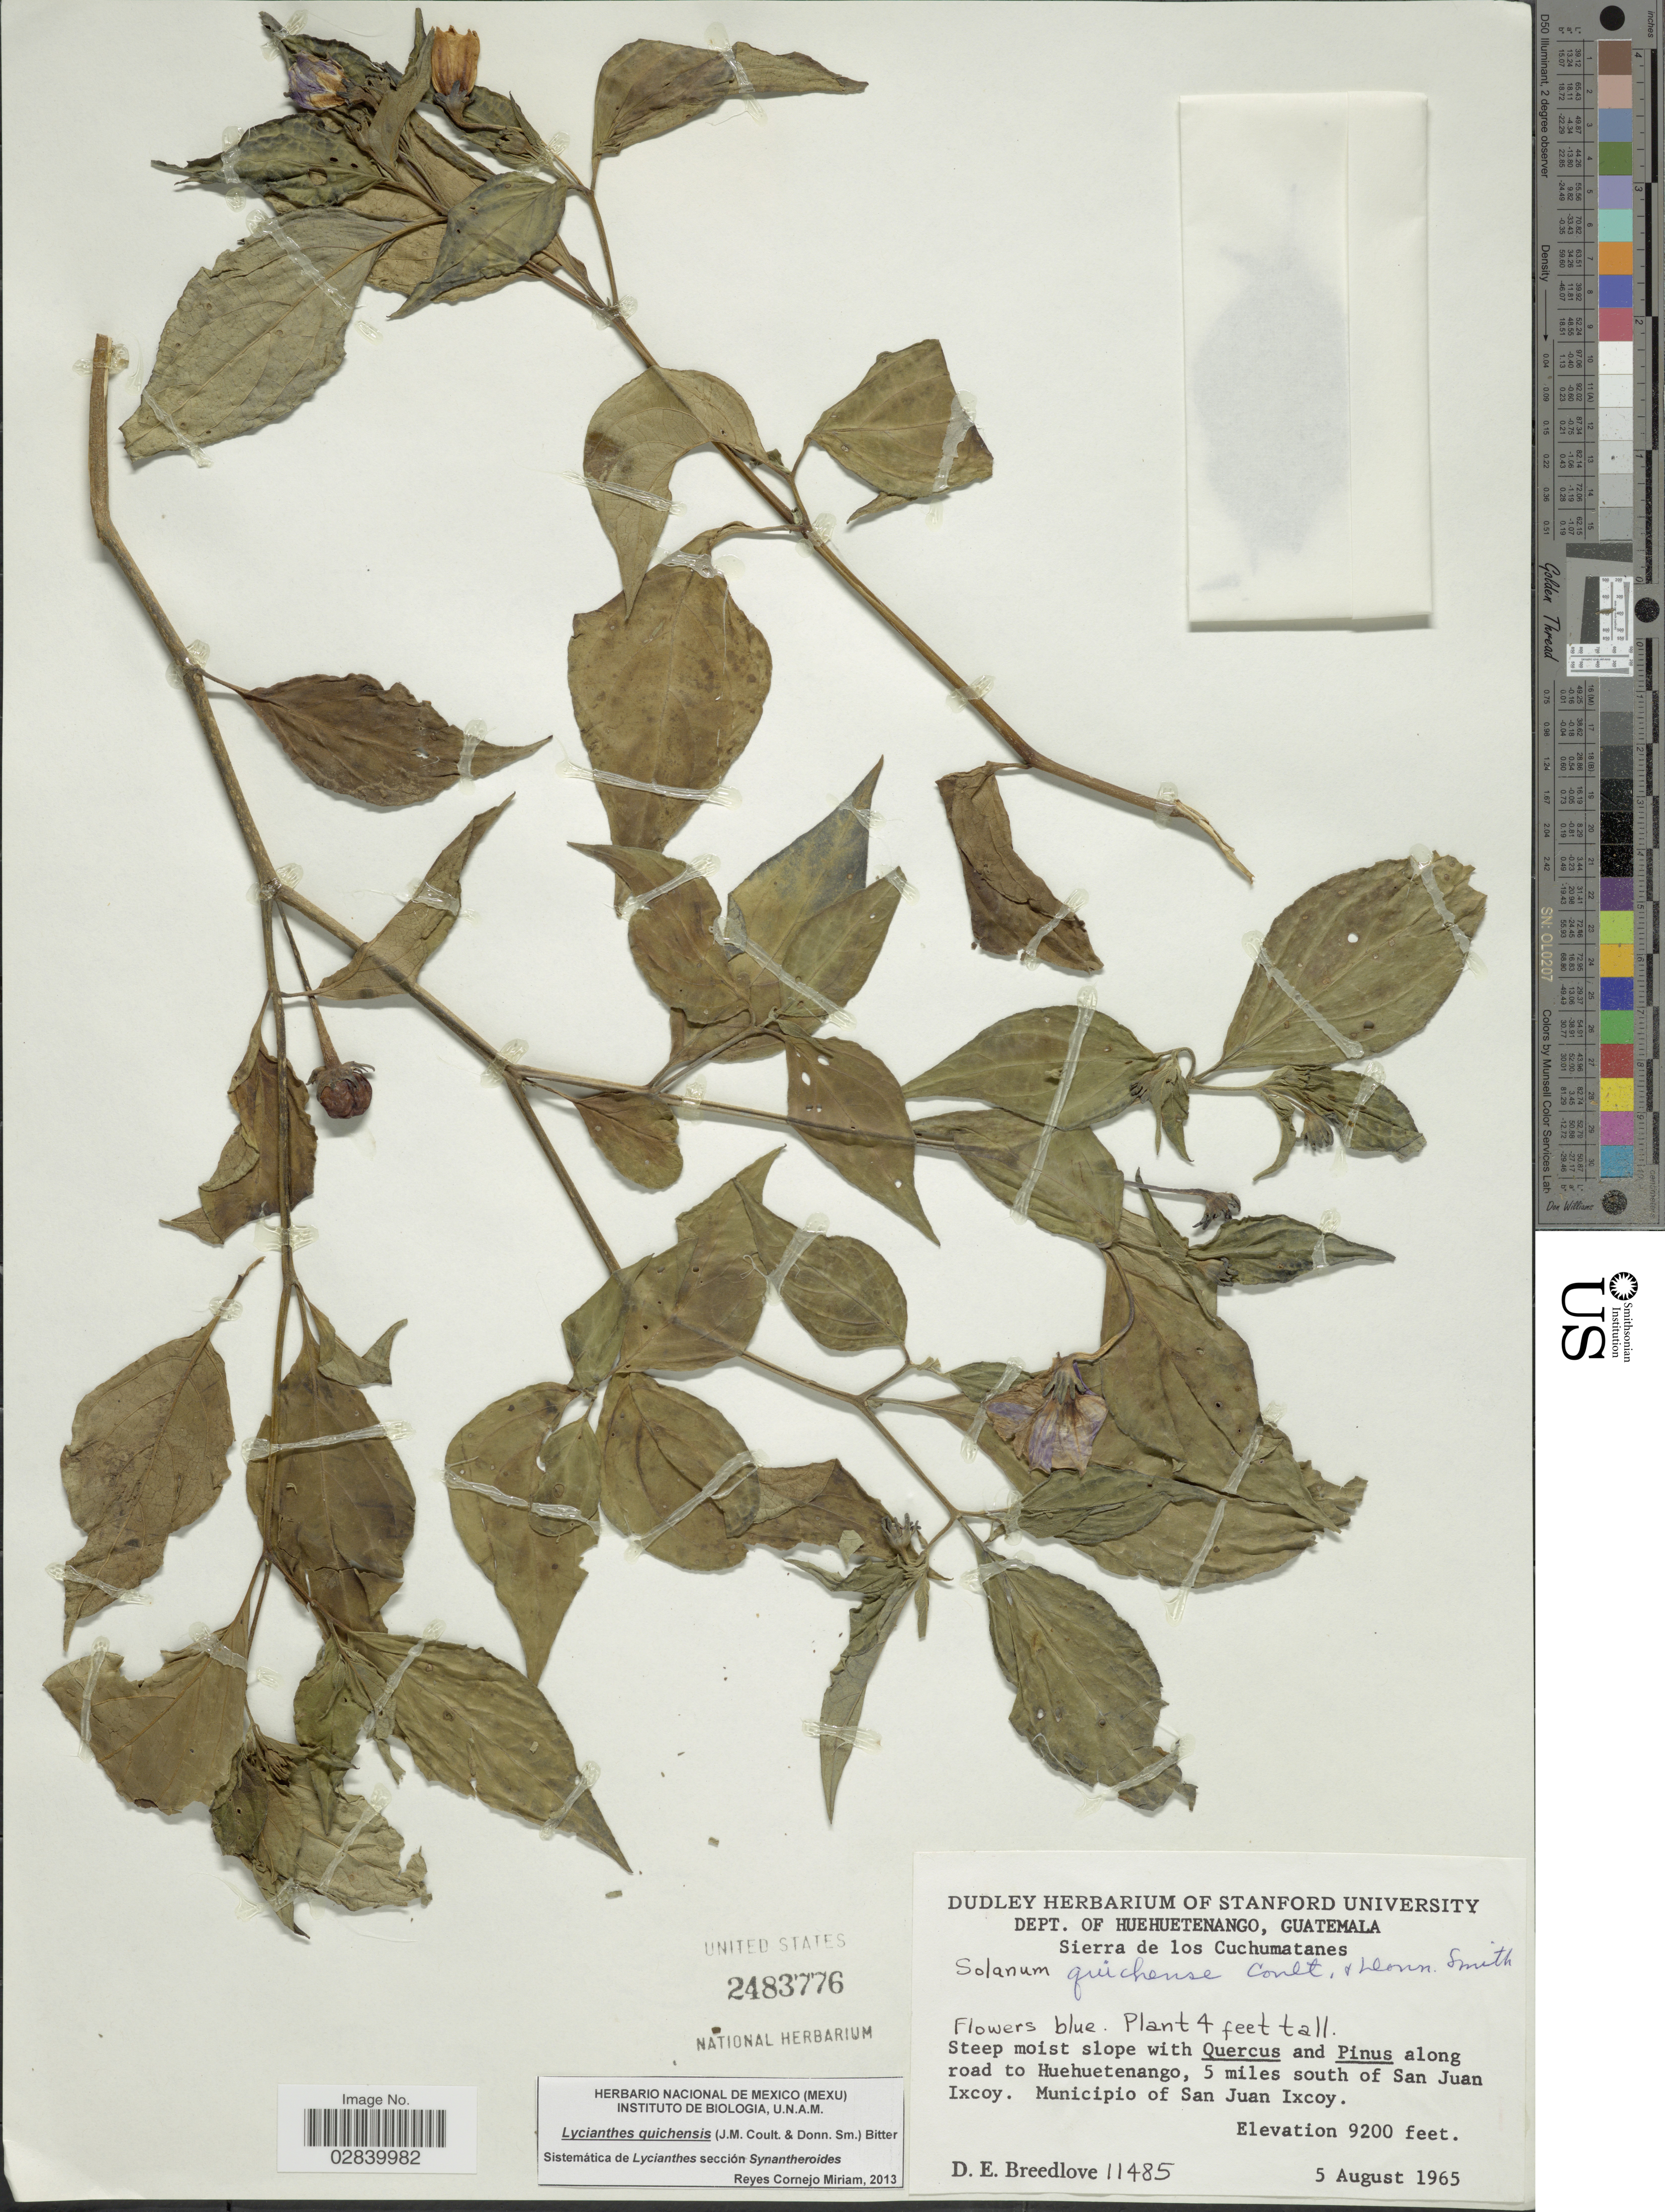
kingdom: Plantae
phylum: Tracheophyta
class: Magnoliopsida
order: Solanales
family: Solanaceae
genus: Lycianthes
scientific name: Lycianthes quichensis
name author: (J.M. Coult. & Donn. Sm.) Bitter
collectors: D. E. Breedlove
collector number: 11485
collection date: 1965-08-05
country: Guatemala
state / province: Huehuetenango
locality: Dept. of Huehuetenango. Sierra de los Cuchumatanes. Steep moist slope with Quercus and Pinus along road to Huehuetenango, 5 miles south of San Juan Ixcoy. Municipio of San Juan Ixcoy.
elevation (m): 2804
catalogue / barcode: US 2483776